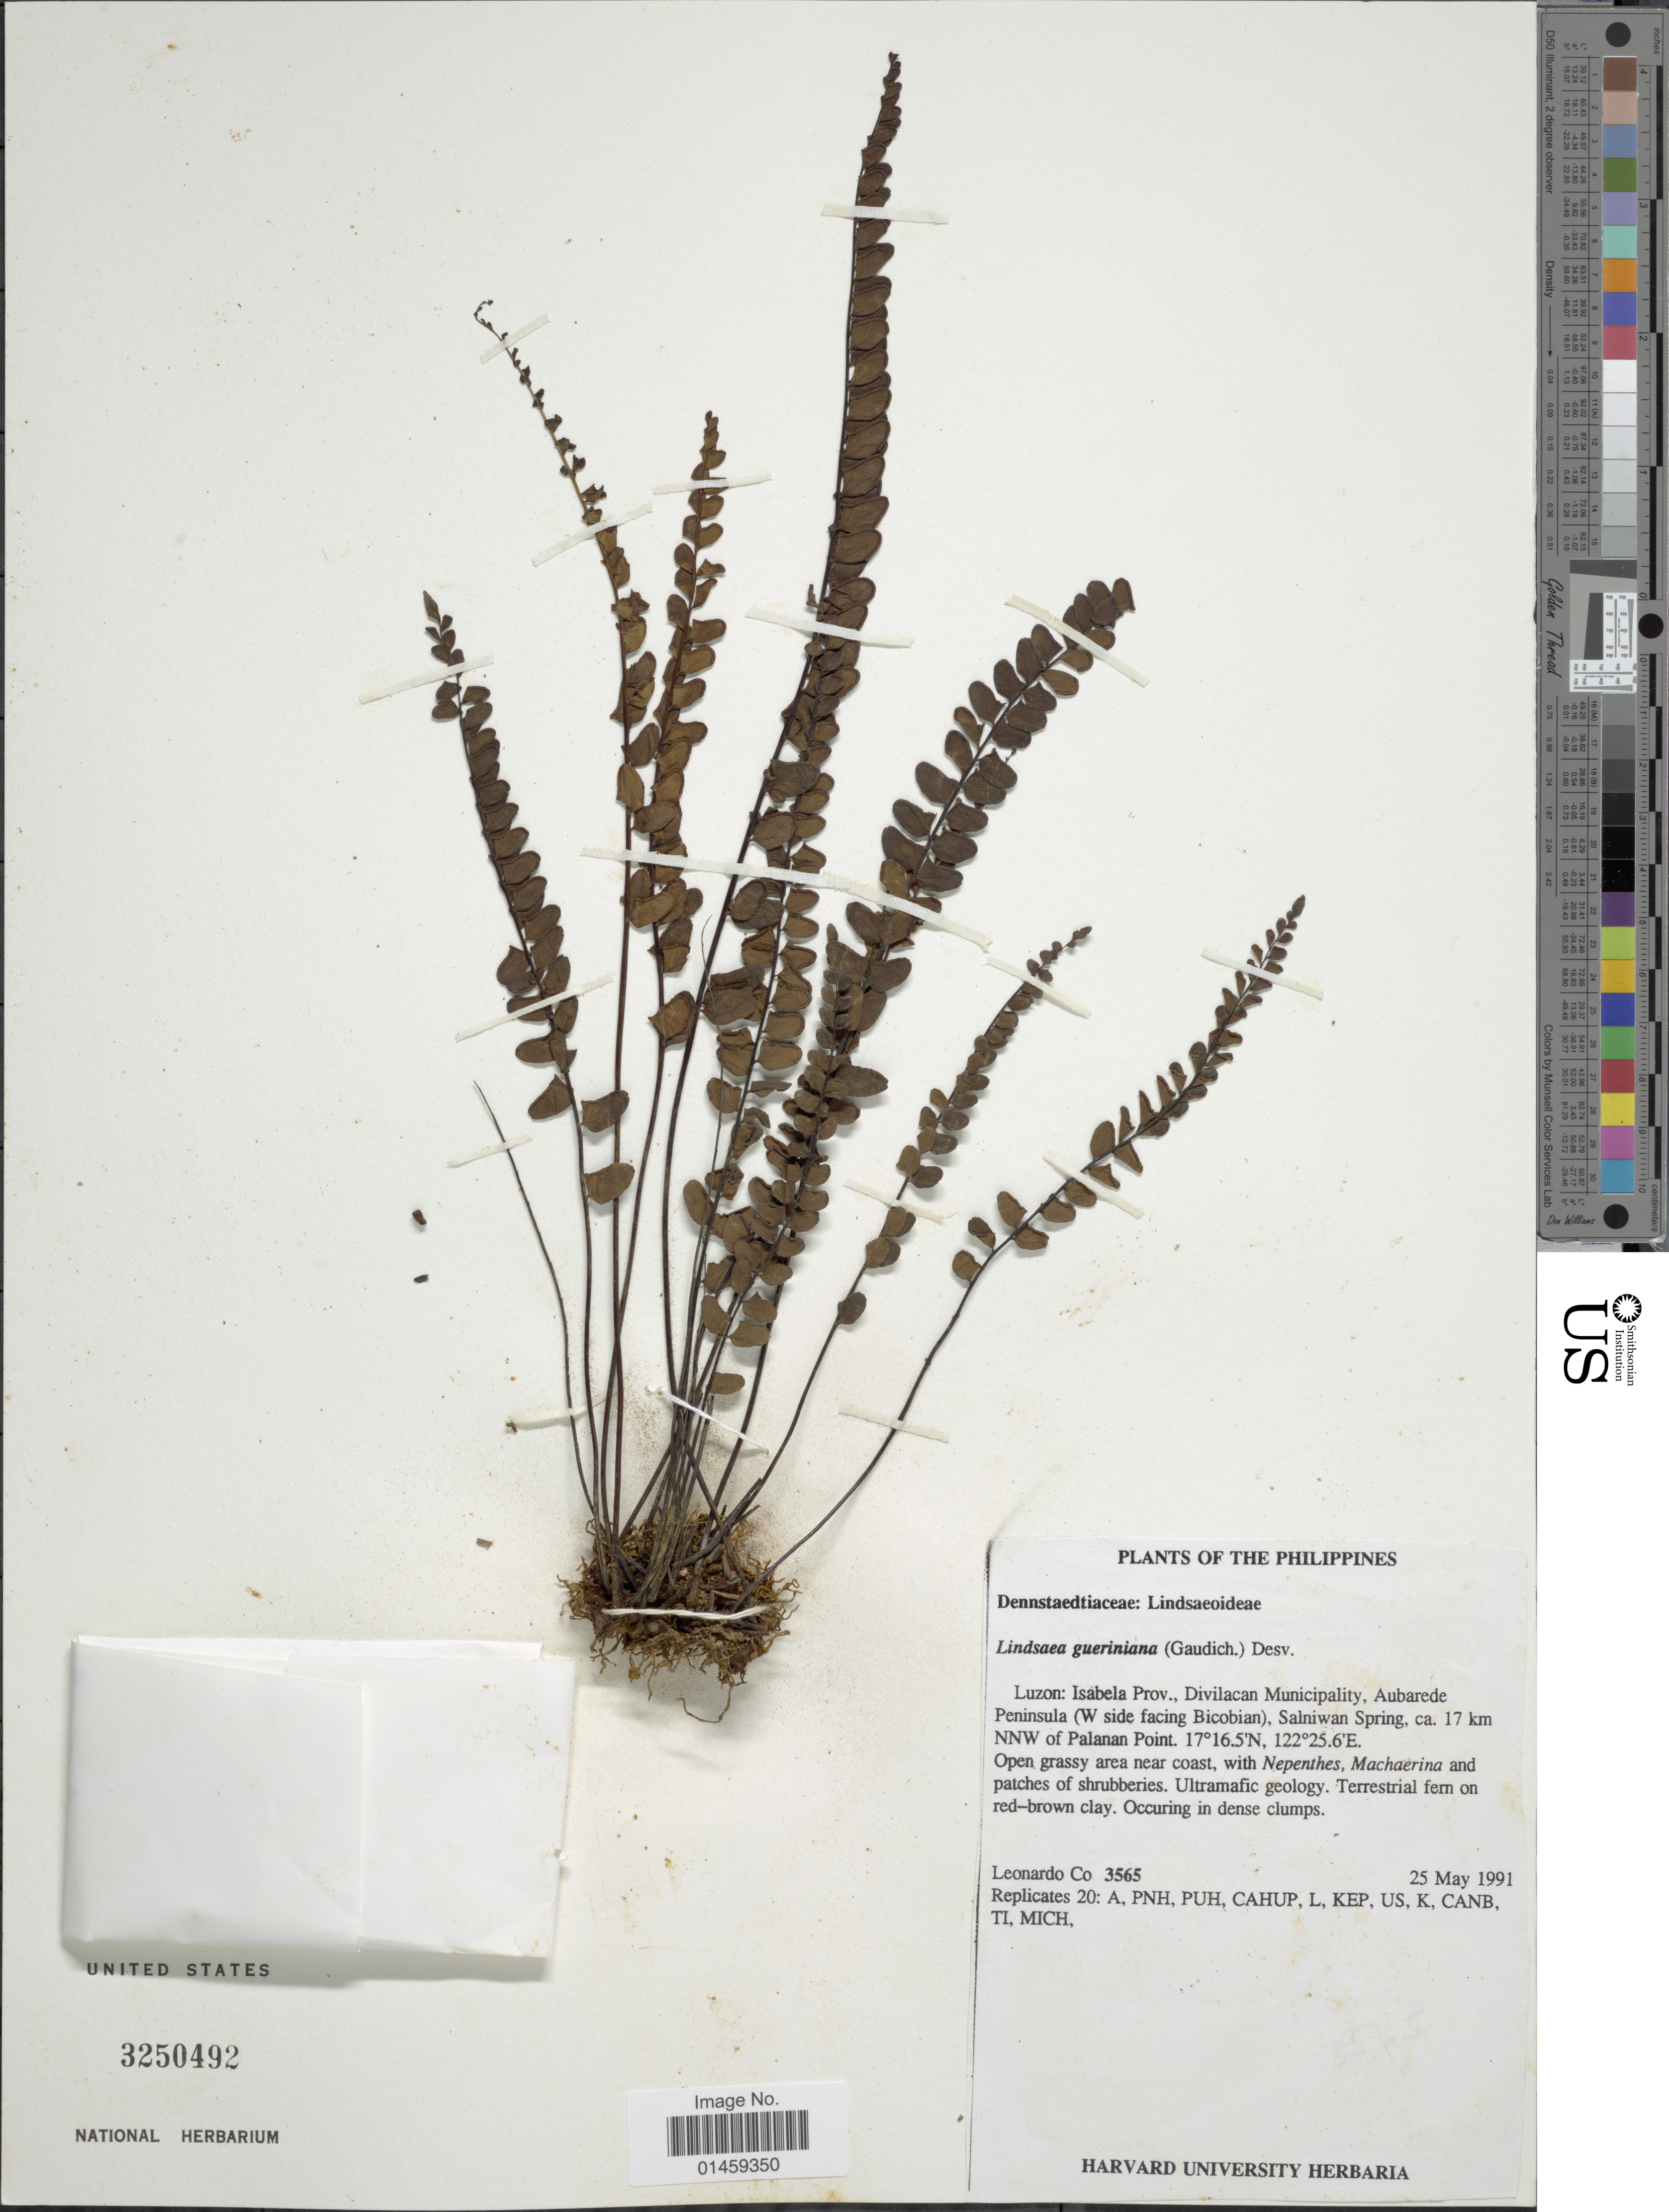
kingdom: Plantae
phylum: Tracheophyta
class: Polypodiopsida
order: Polypodiales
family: Lindsaeaceae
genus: Lindsaea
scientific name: Lindsaea gueriniana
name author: (Gaudich.) Desv.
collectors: L. Co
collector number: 3565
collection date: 1991-05-25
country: Philippines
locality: Luzon: Isabela Prov., Divilacan Municipality, Aubarede Peninsula ( W side facing Bicobian), Salniwan Spring, ca. 17 km NNW of Palanan Point.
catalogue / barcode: US 3250492